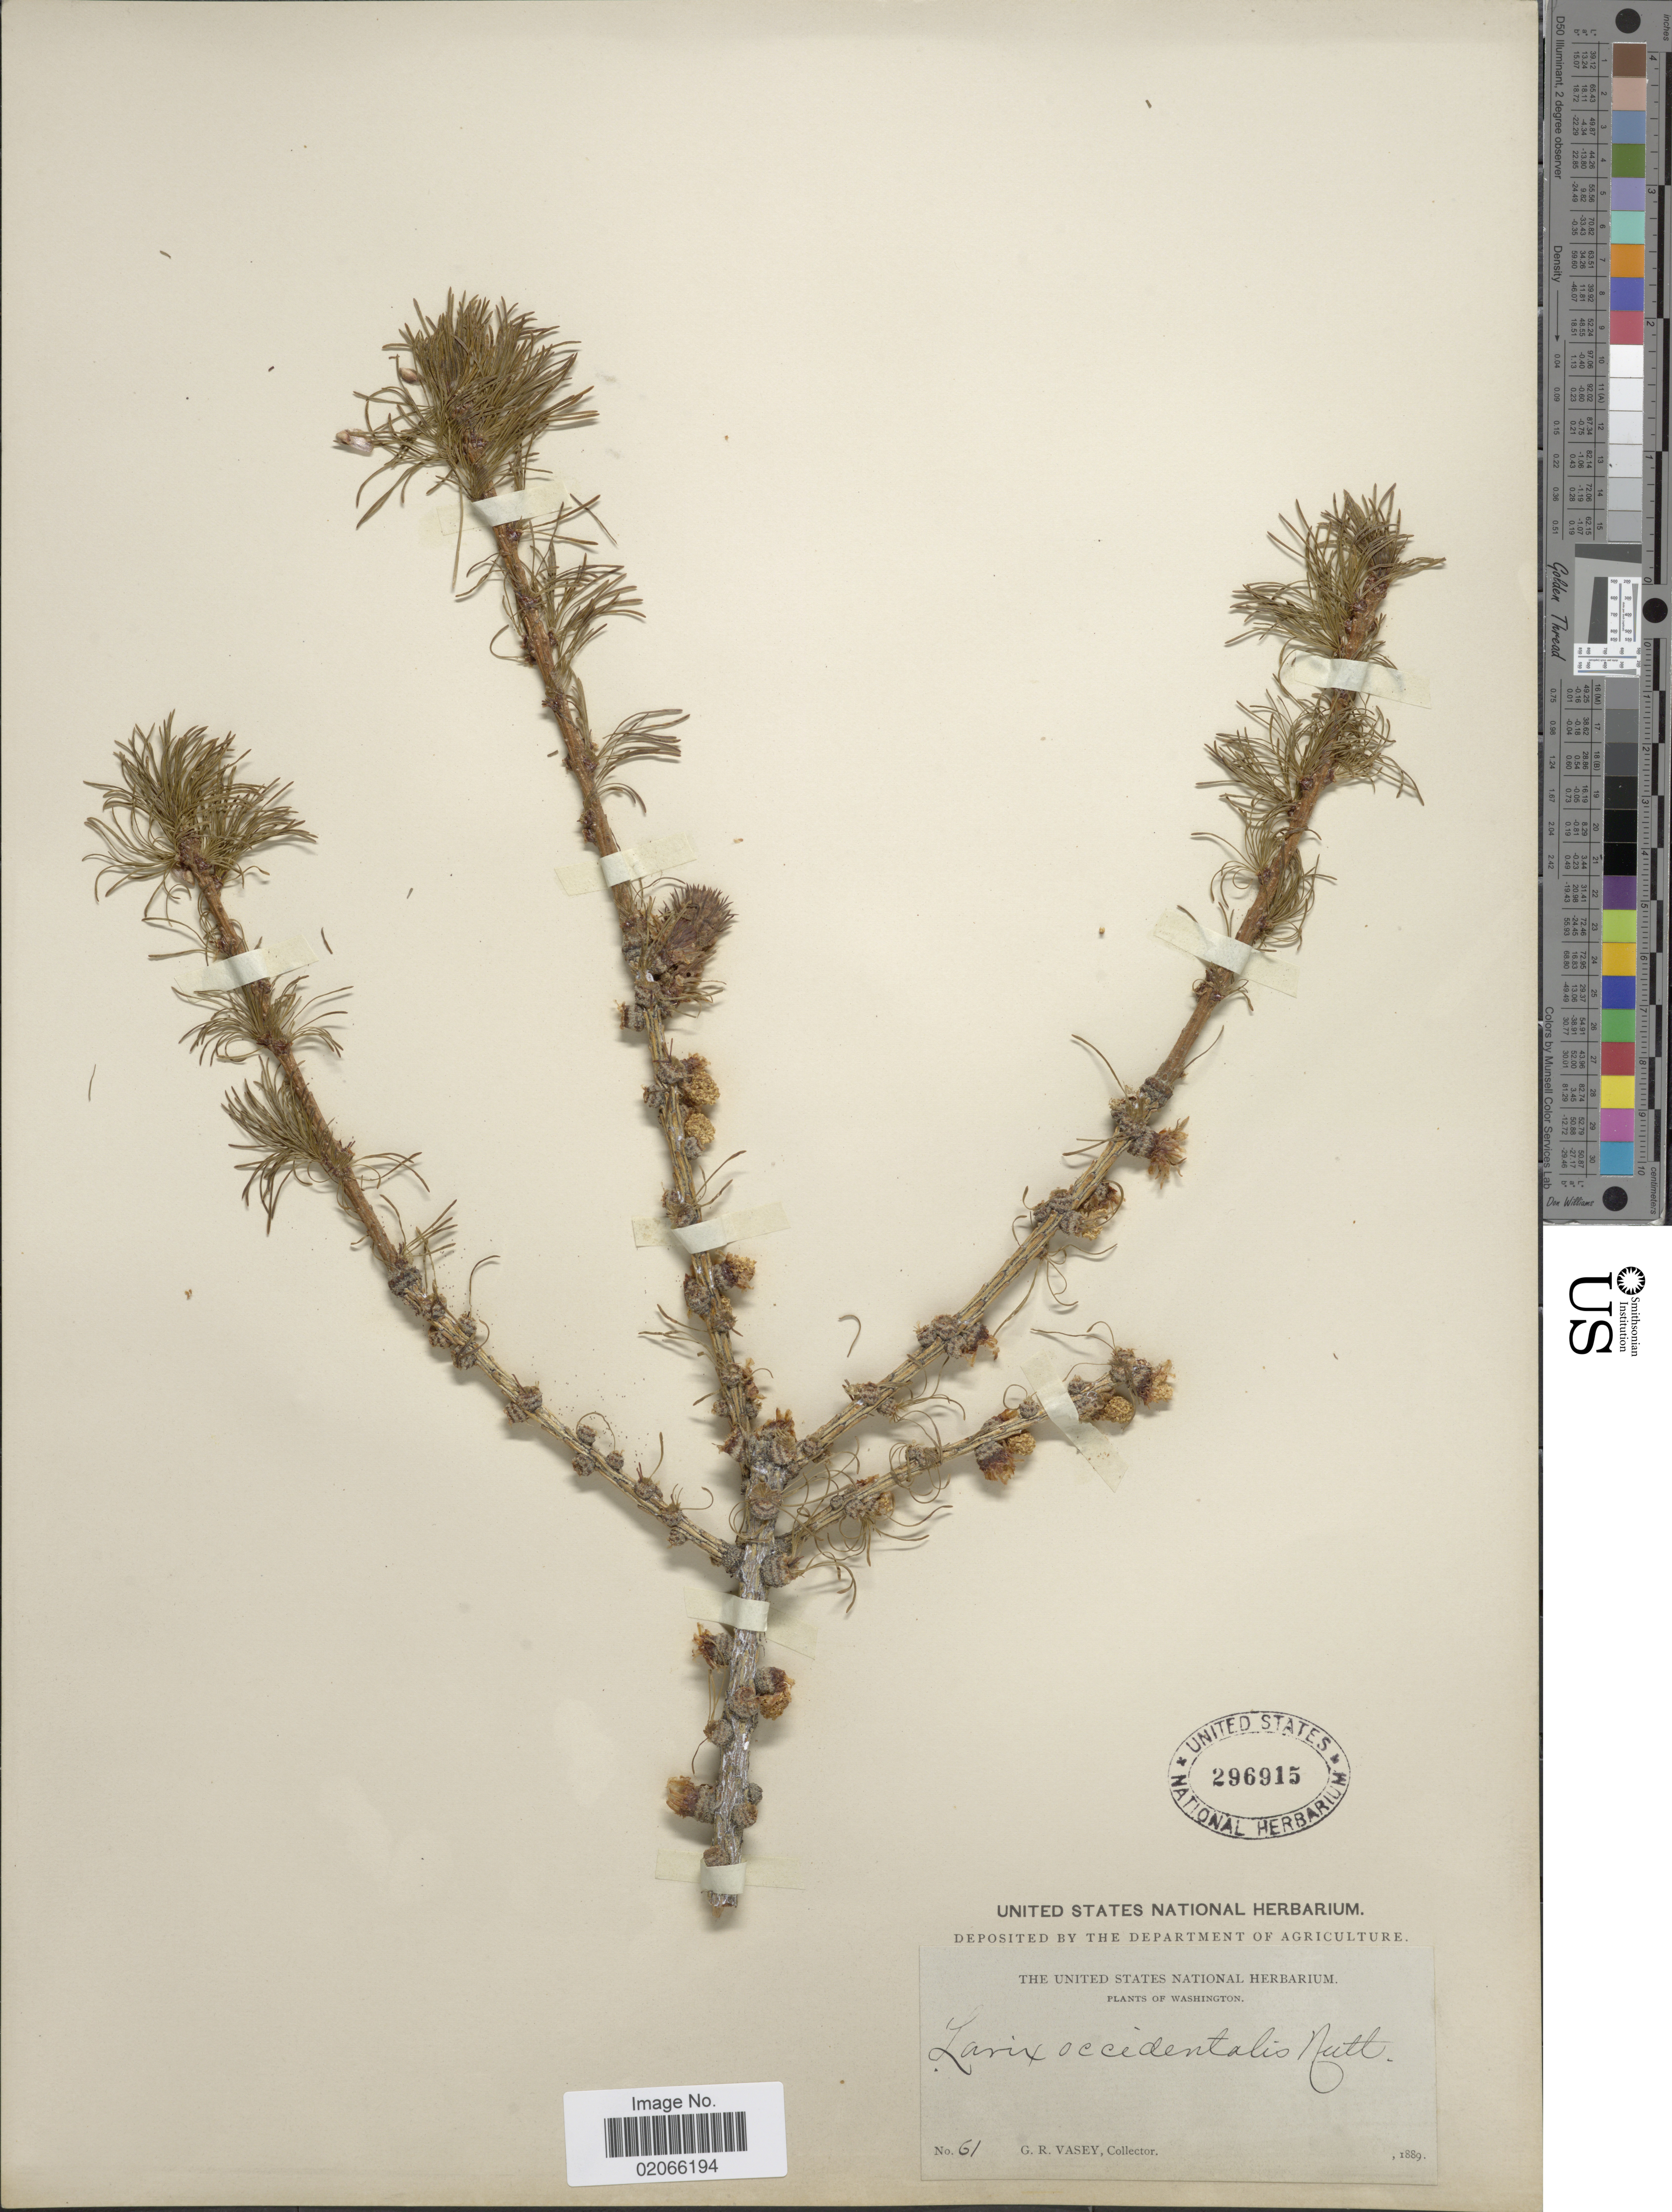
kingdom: Plantae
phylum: Tracheophyta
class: Pinopsida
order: Pinales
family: Pinaceae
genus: Larix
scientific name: Larix occidentalis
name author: Nutt.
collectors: G. R. Vasey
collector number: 61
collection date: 1889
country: United States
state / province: Washington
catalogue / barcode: US 296915